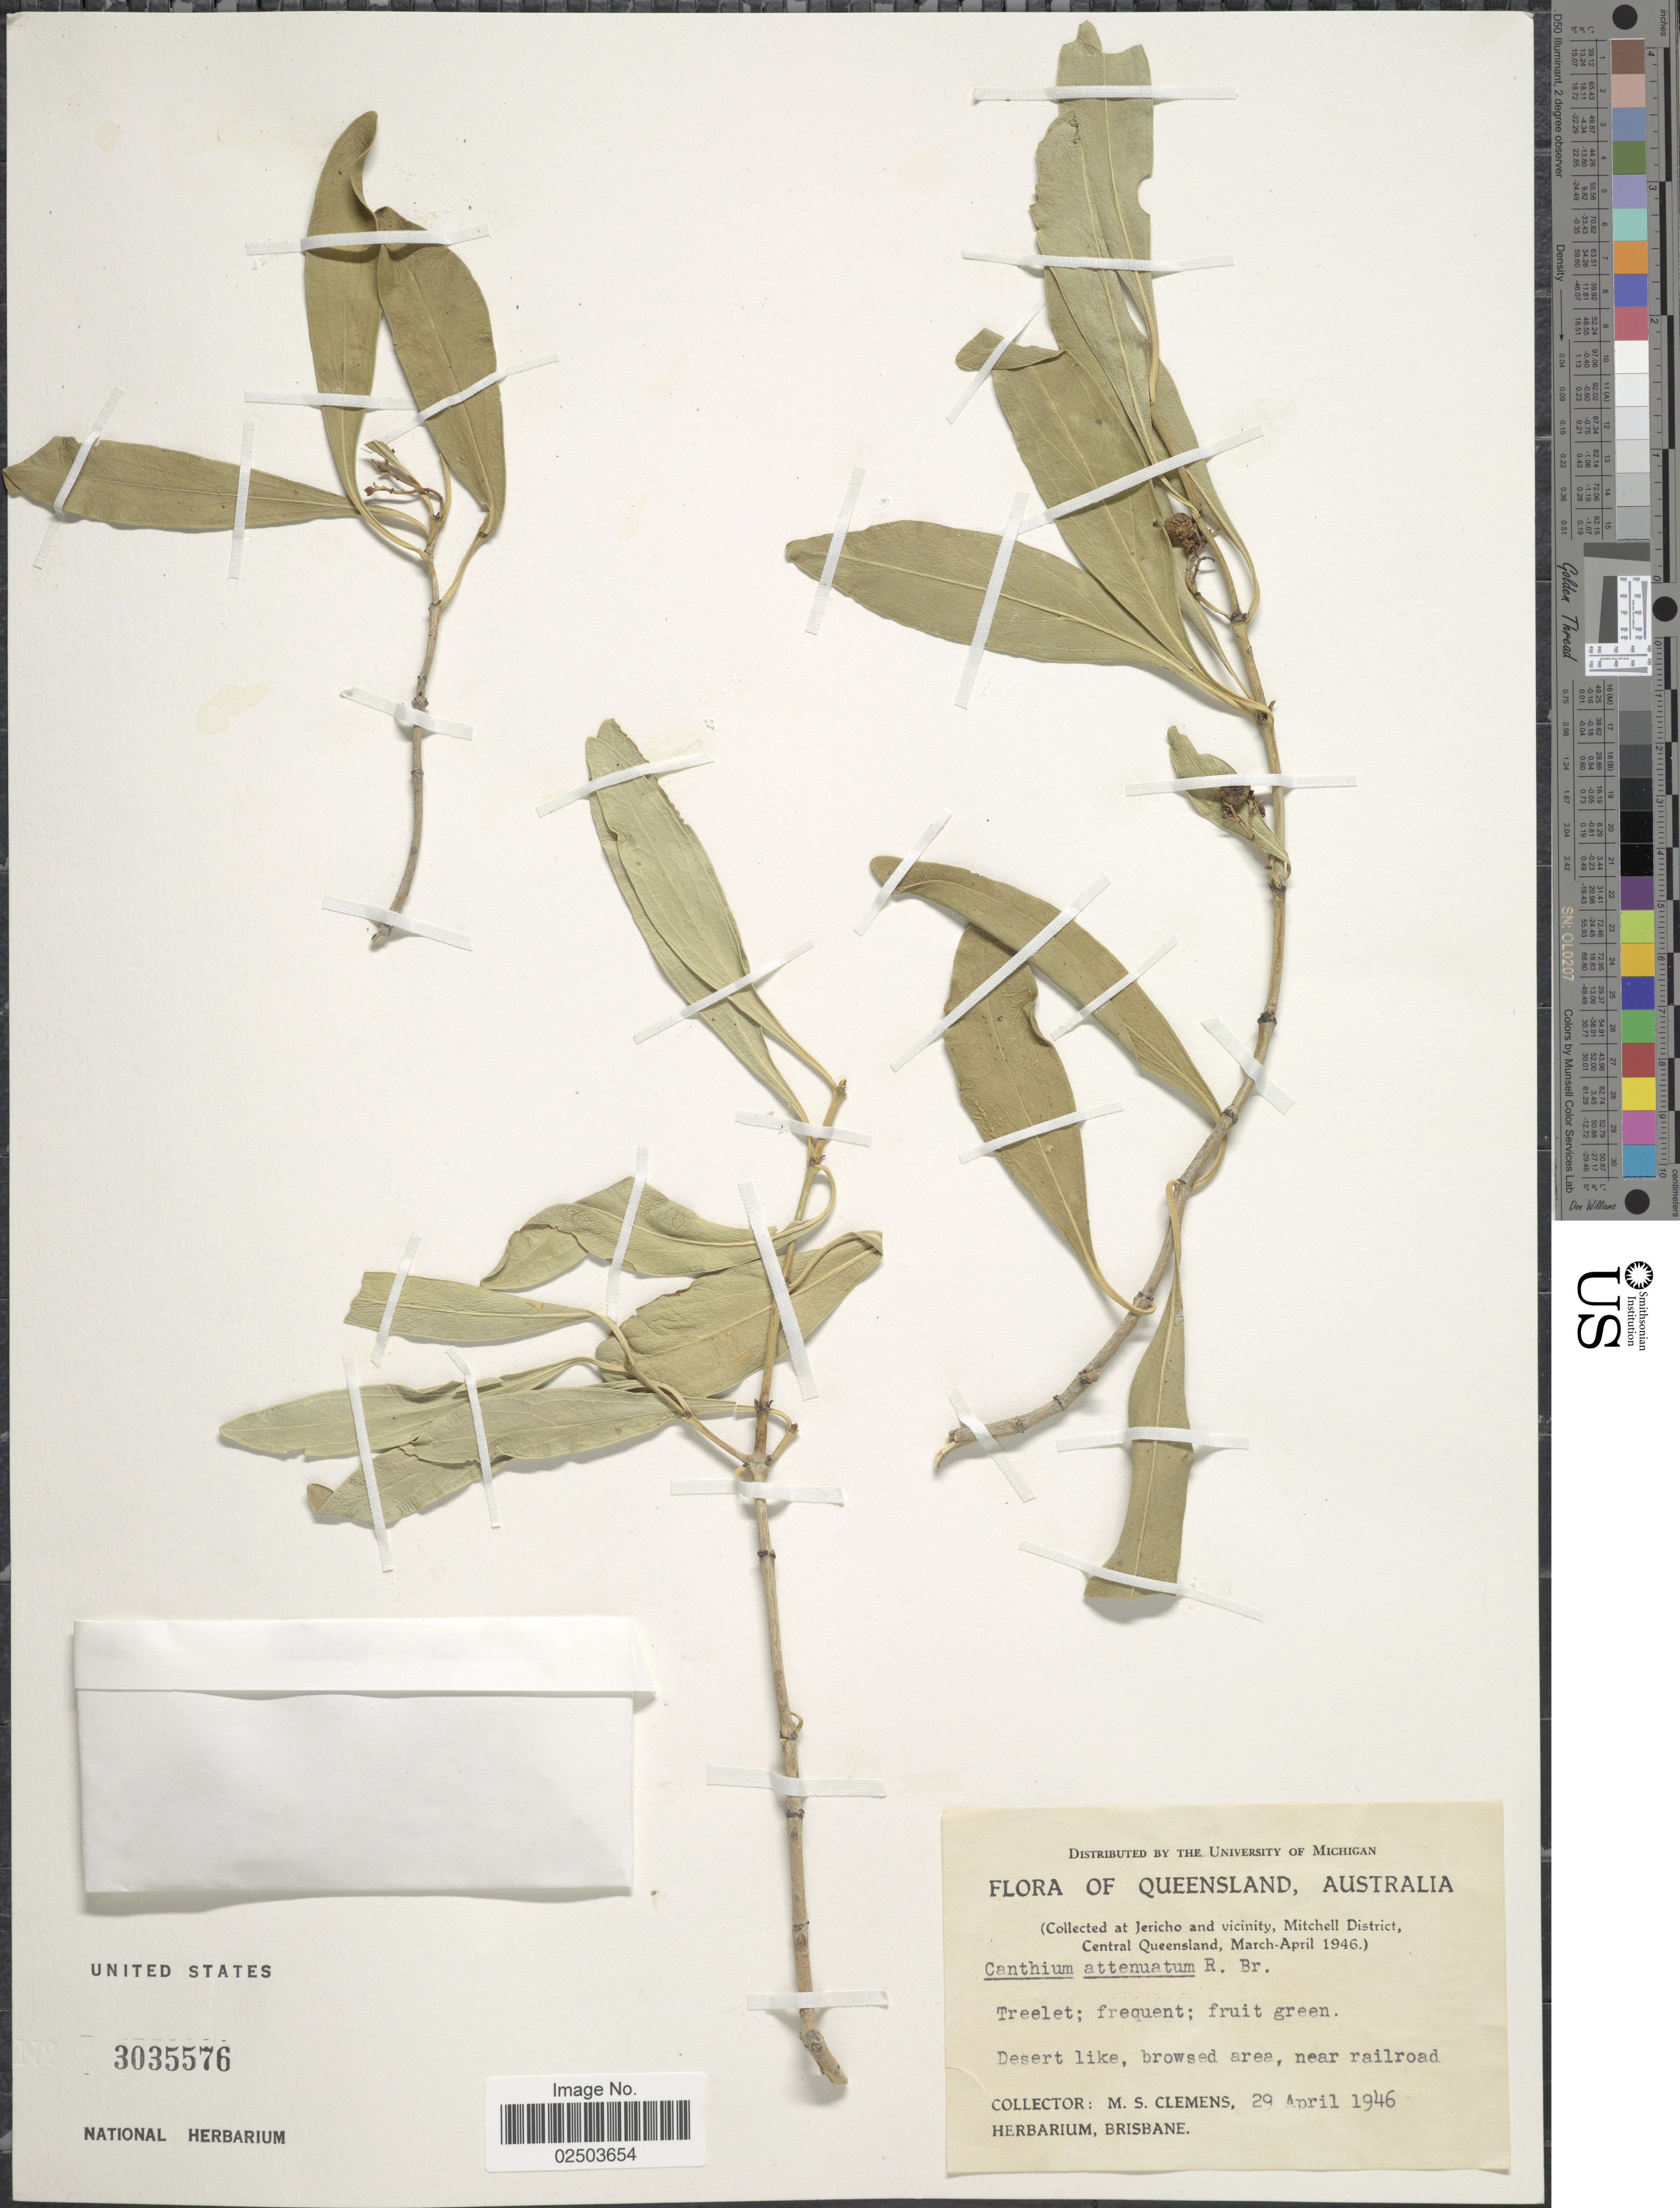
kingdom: Plantae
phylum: Tracheophyta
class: Magnoliopsida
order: Gentianales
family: Rubiaceae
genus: Psydrax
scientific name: Psydrax attenuatus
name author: (R. Br. ex Benth.) S. T. Reynolds & R.J.F. Hend.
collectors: M. S. Clemens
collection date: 1946-04-29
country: Australia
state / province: Queensland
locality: Desert like, browsed area, near railroad. (Jericho and vicinity, Mitchell District, Central Queensland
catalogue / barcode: US 3035576